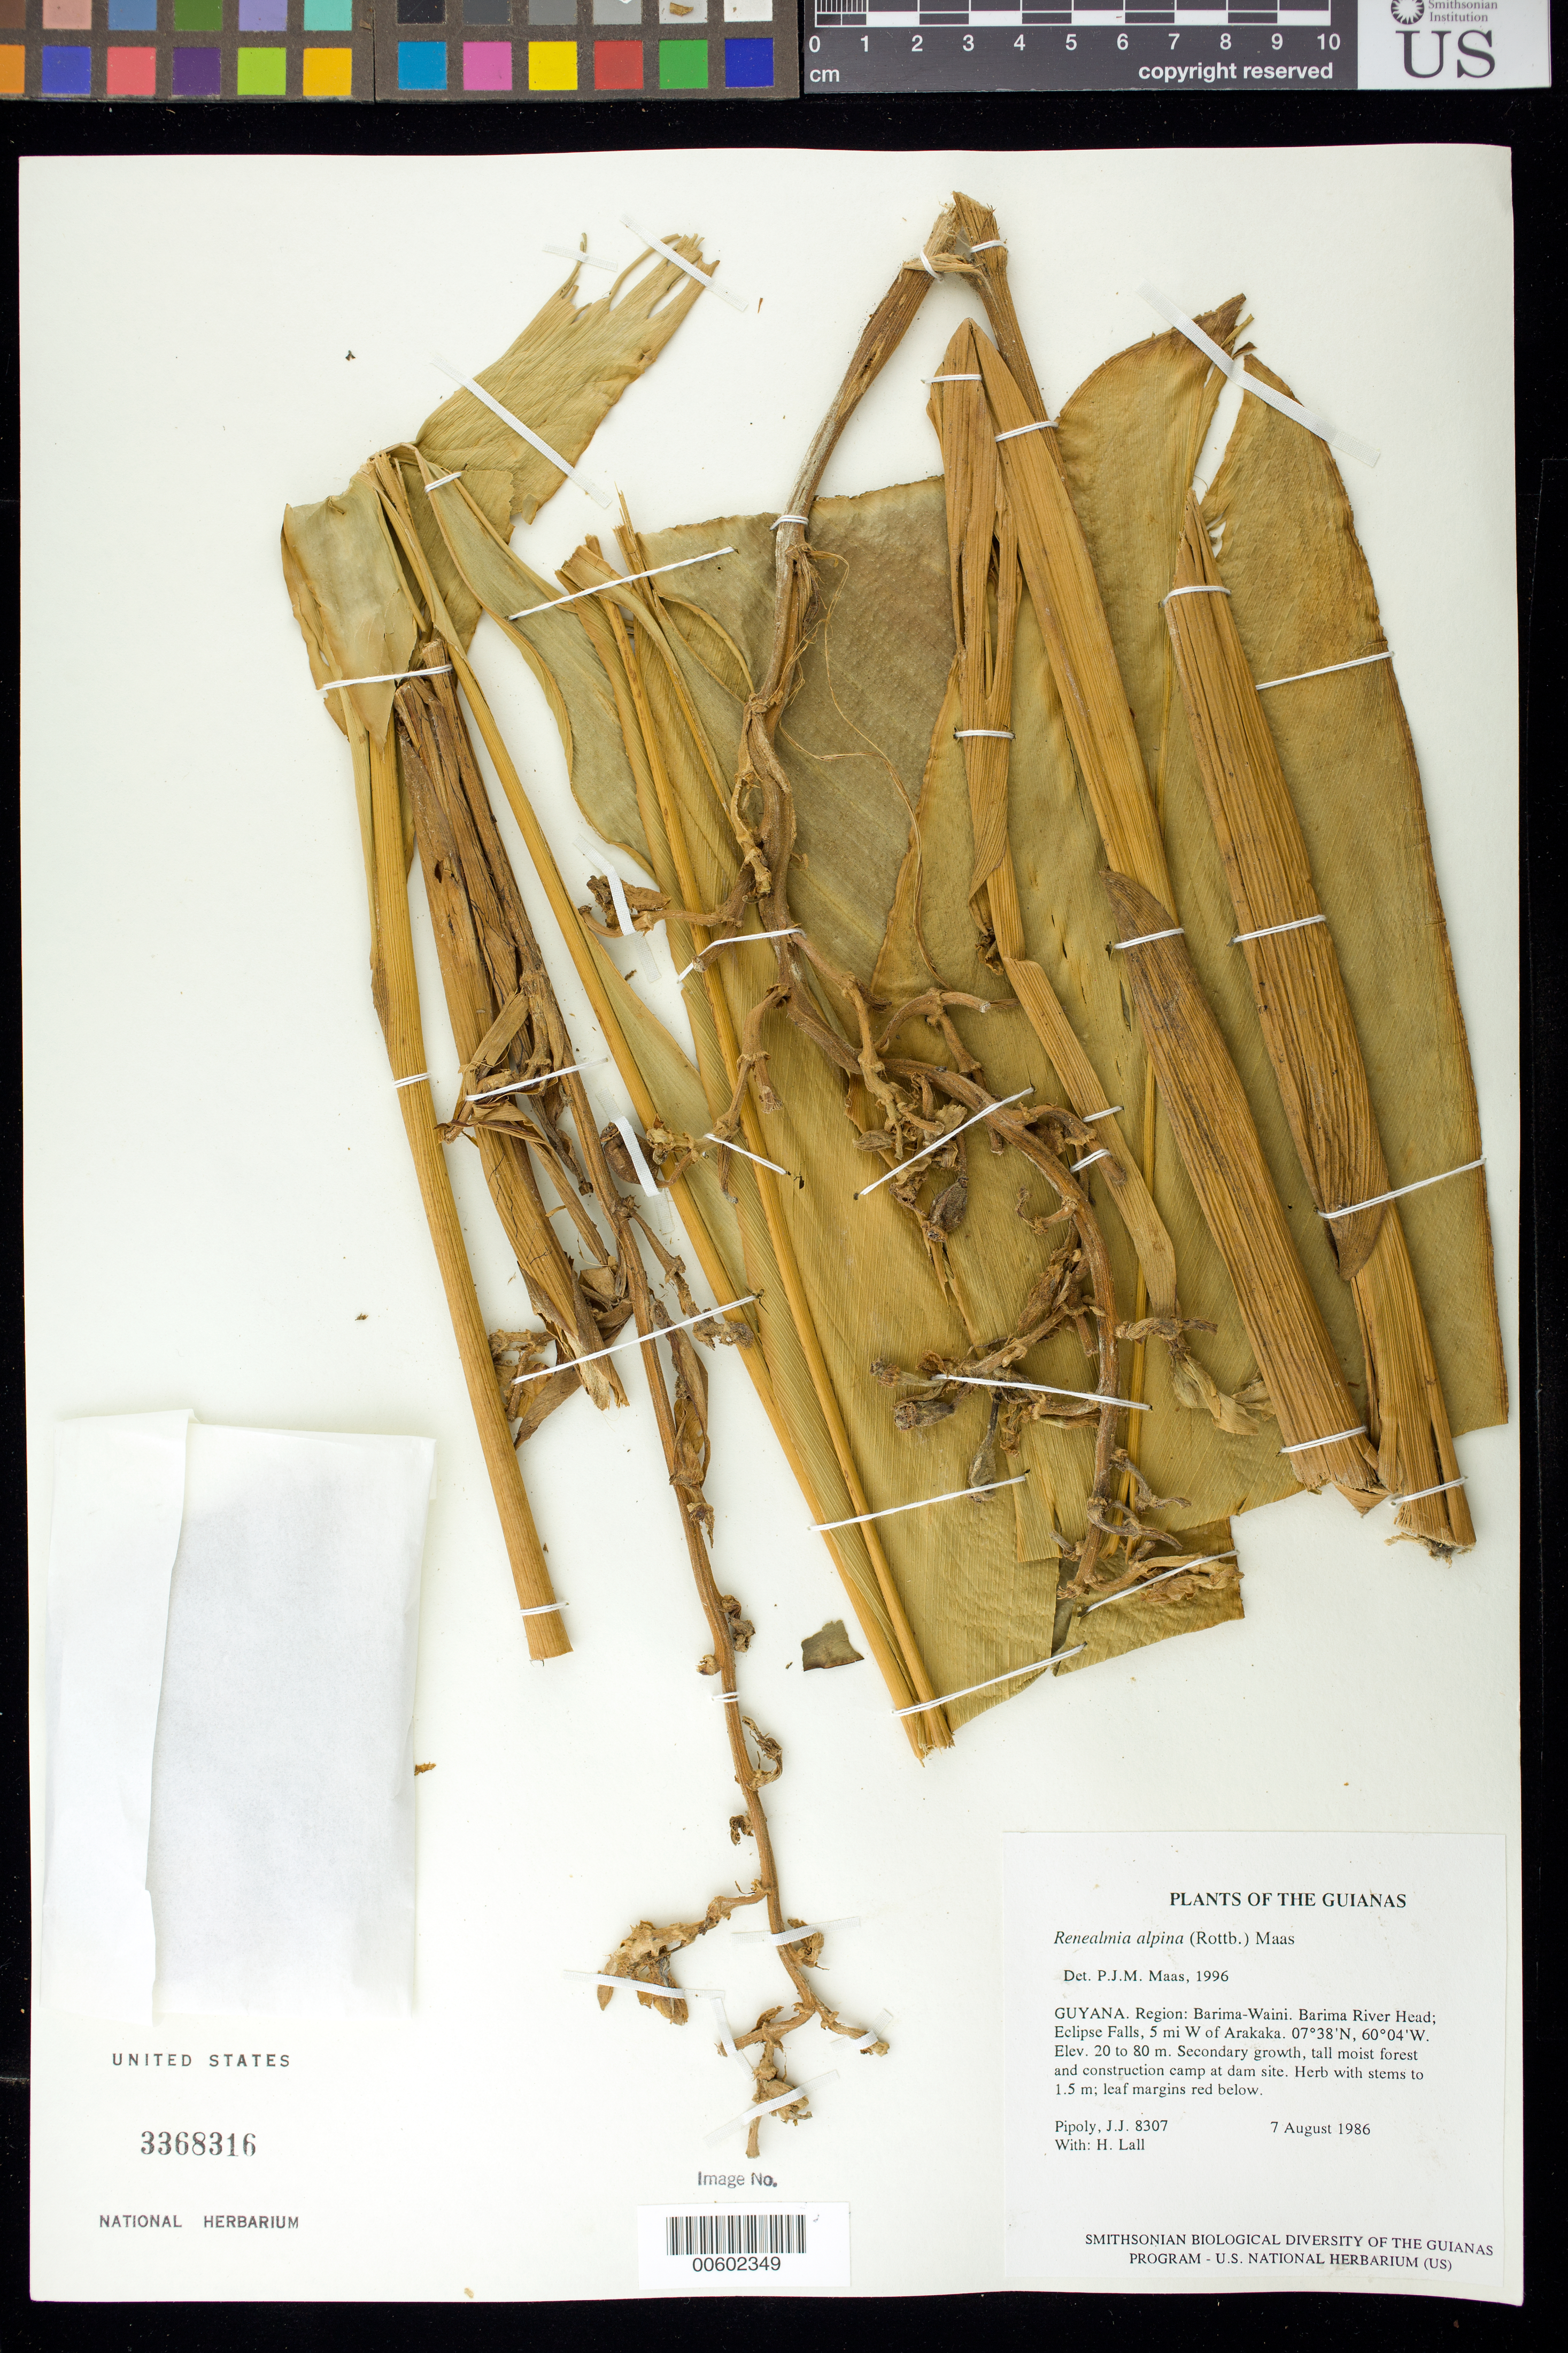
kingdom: Plantae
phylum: Tracheophyta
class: Liliopsida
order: Zingiberales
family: Zingiberaceae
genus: Renealmia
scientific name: Renealmia alpinia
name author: (Rottb.) Maas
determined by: Maas, Paul J. M.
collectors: J. J. Pipoly & H. Lall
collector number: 8307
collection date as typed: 7 August 1986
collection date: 1986-08-07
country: Guyana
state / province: Barima-Waini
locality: Barima River head; Eclipse Falls, 5 mi W of Arakaka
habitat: Secondary growth, tall moist forest and construction camp at dam site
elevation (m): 20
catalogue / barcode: US 3368316